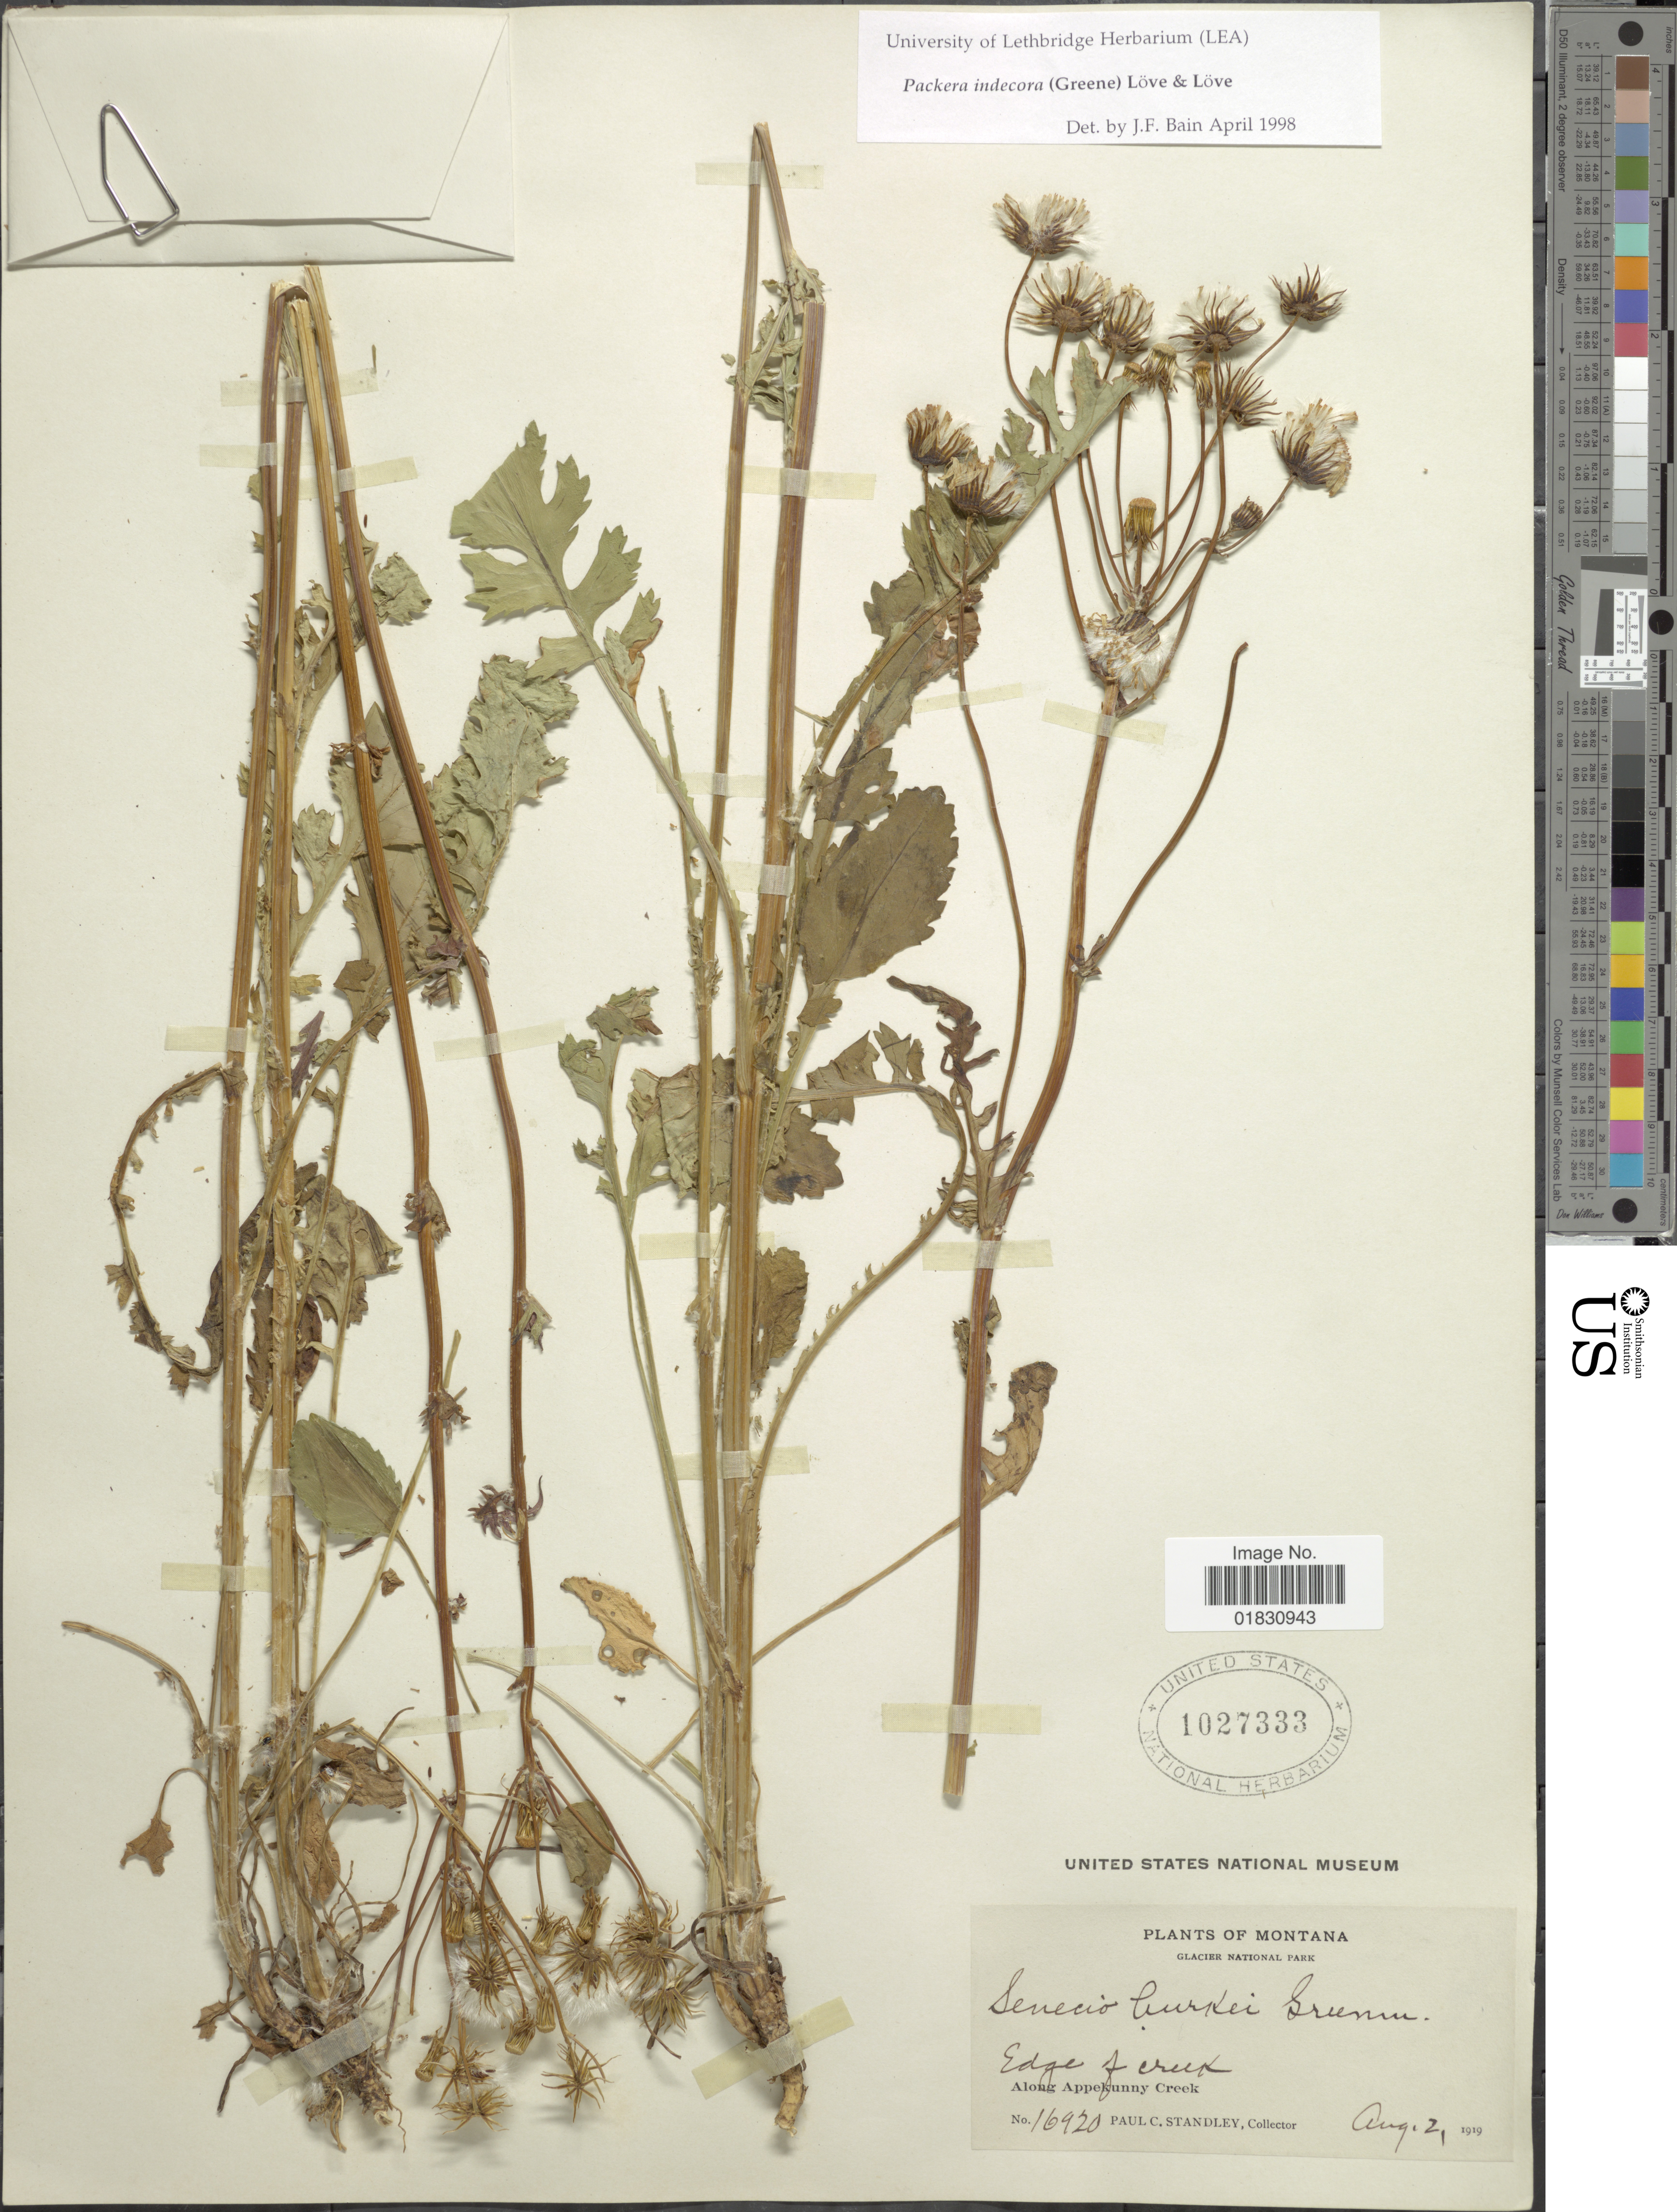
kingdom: Plantae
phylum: Tracheophyta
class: Magnoliopsida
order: Asterales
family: Asteraceae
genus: Packera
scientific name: Packera indecora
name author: (Greene) Á. Löve & D. Löve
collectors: P. C. Standley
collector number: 16920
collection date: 1919-08-02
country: United States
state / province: Montana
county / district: Glacier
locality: Glacier National Park, Edge of Creek, Along Appekunny Creek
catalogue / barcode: US 1027333